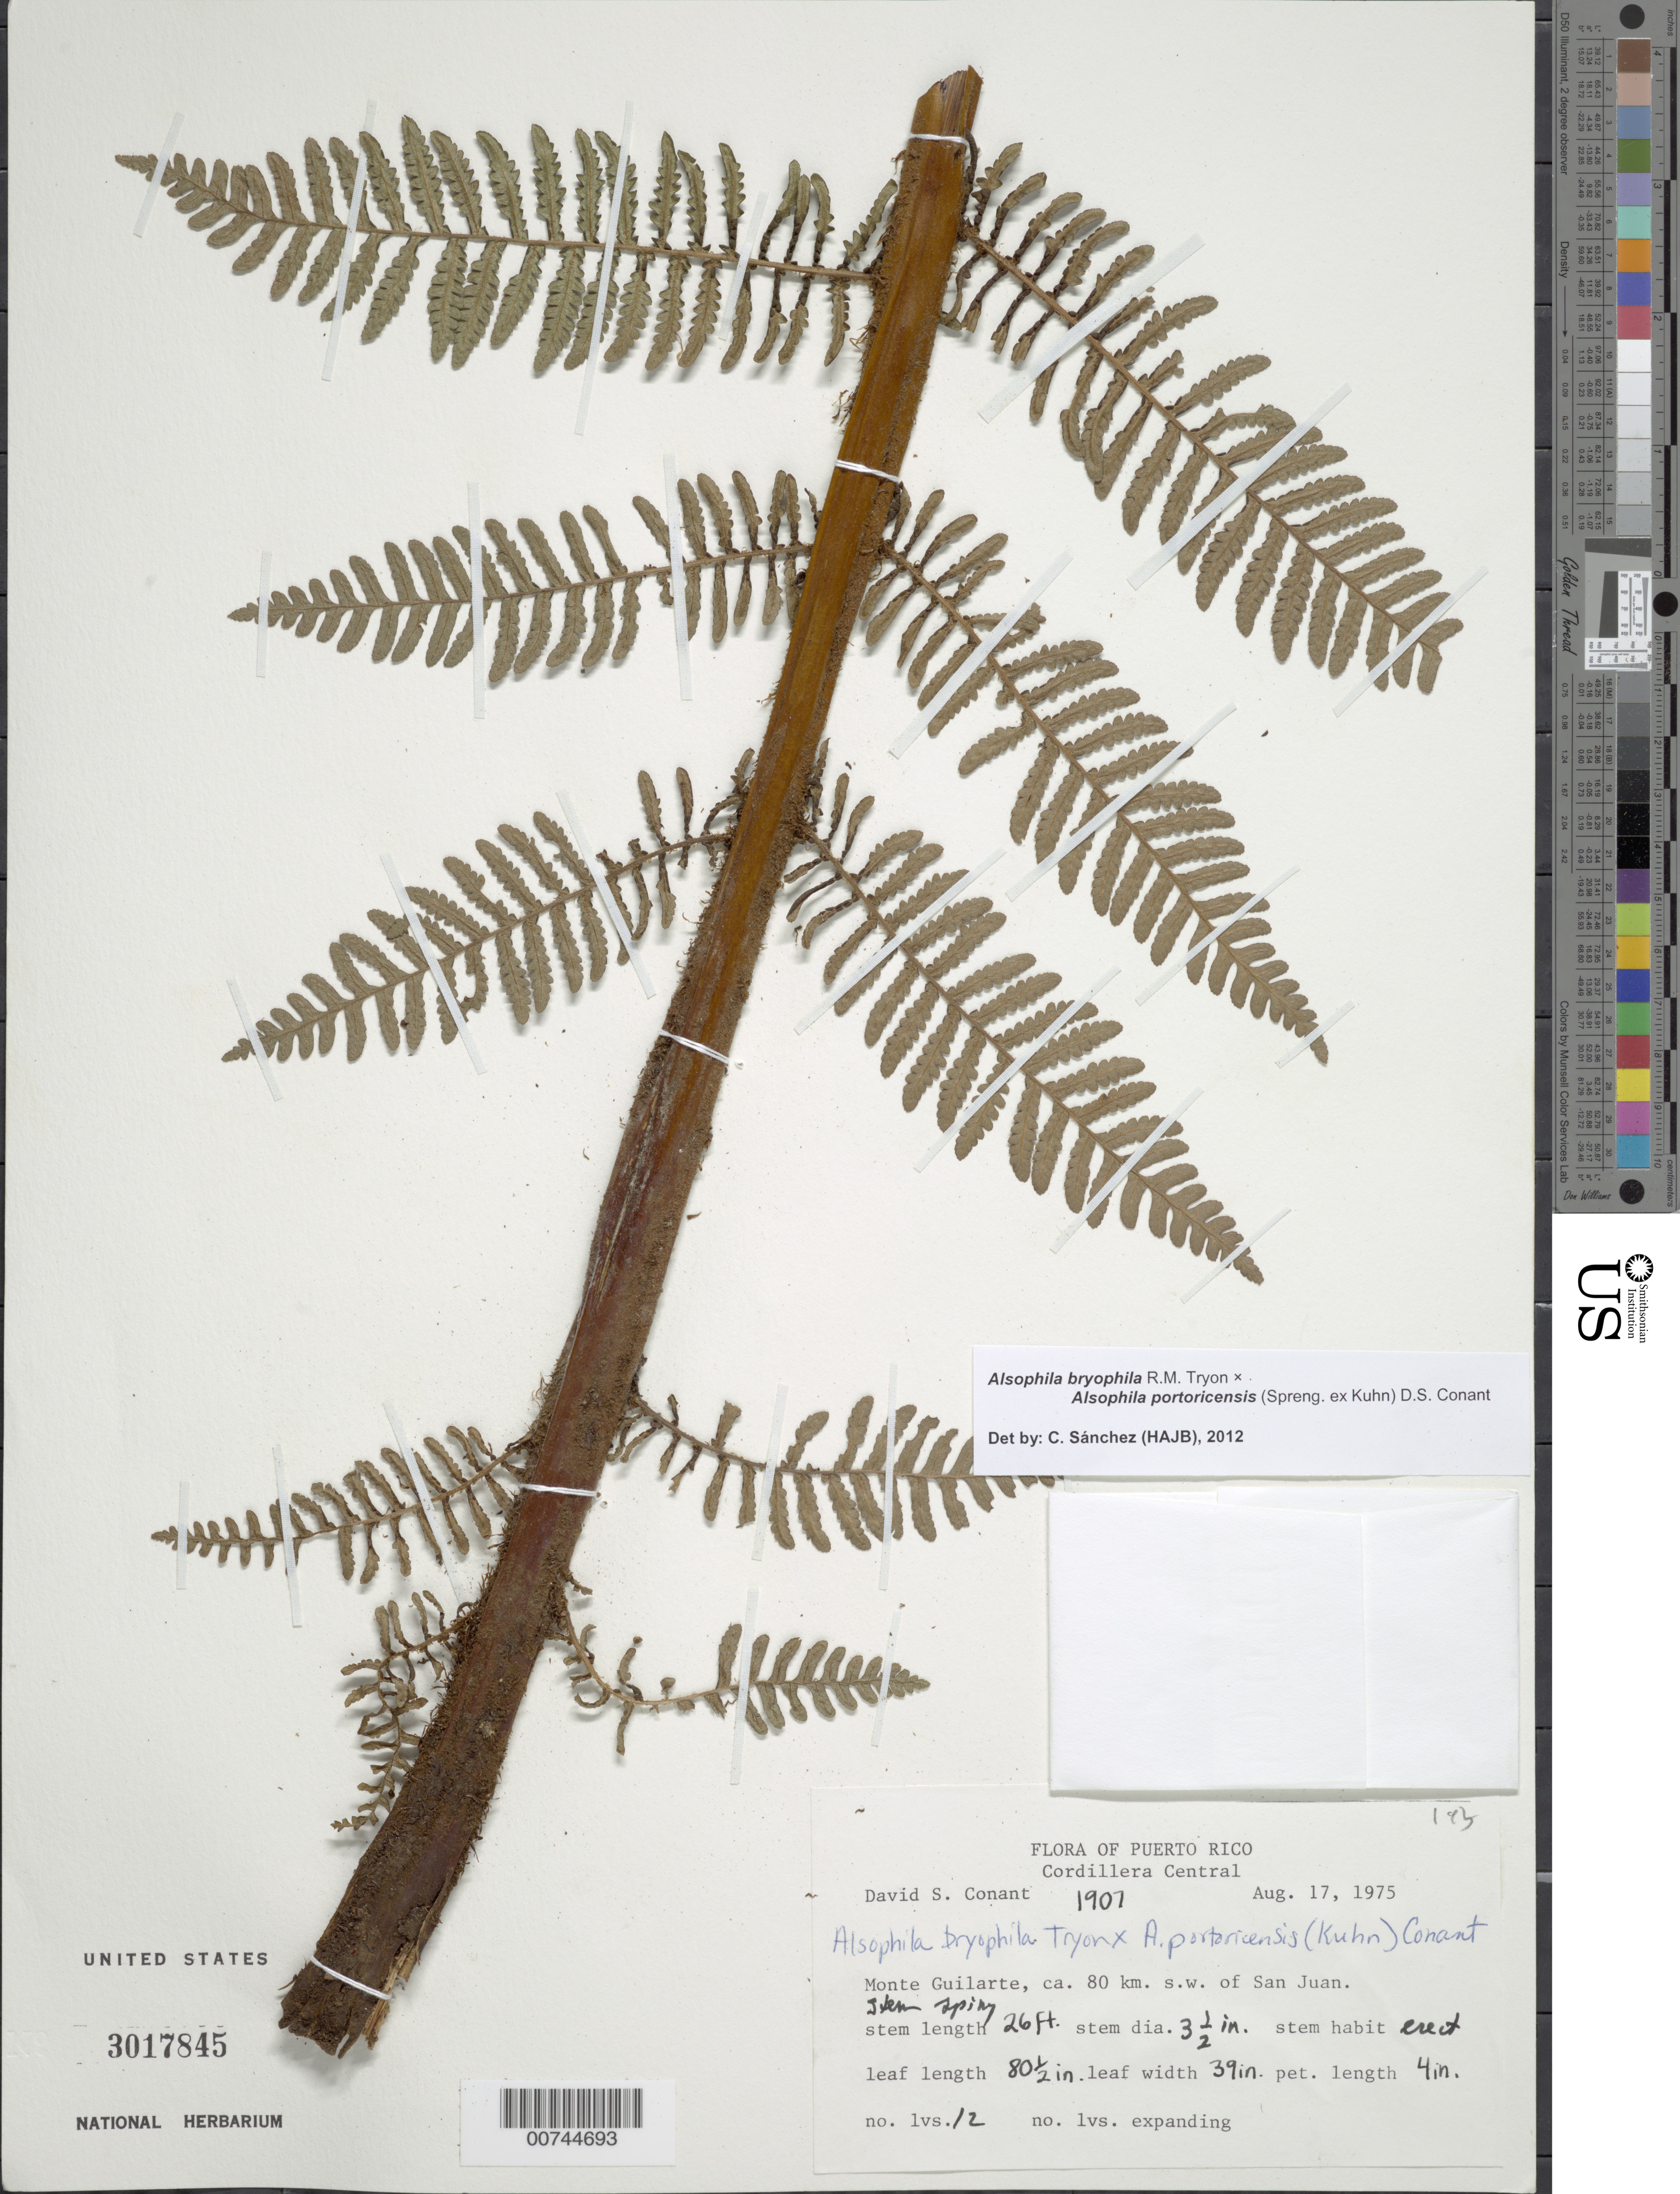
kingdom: Plantae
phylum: Tracheophyta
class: Polypodiopsida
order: Cyatheales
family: Cyatheaceae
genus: Alsophila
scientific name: Alsophila bryophila x A. portoricensis (Spreng. ex Kuhn) D.S. Conant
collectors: D. S. Conant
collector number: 1907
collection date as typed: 17 Aug 1975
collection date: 1975-08-17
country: Puerto Rico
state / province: Adjuntas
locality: Cordillera Central. Monte Guilarte, ca. 80 km SW of San Juan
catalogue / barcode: US 3017845